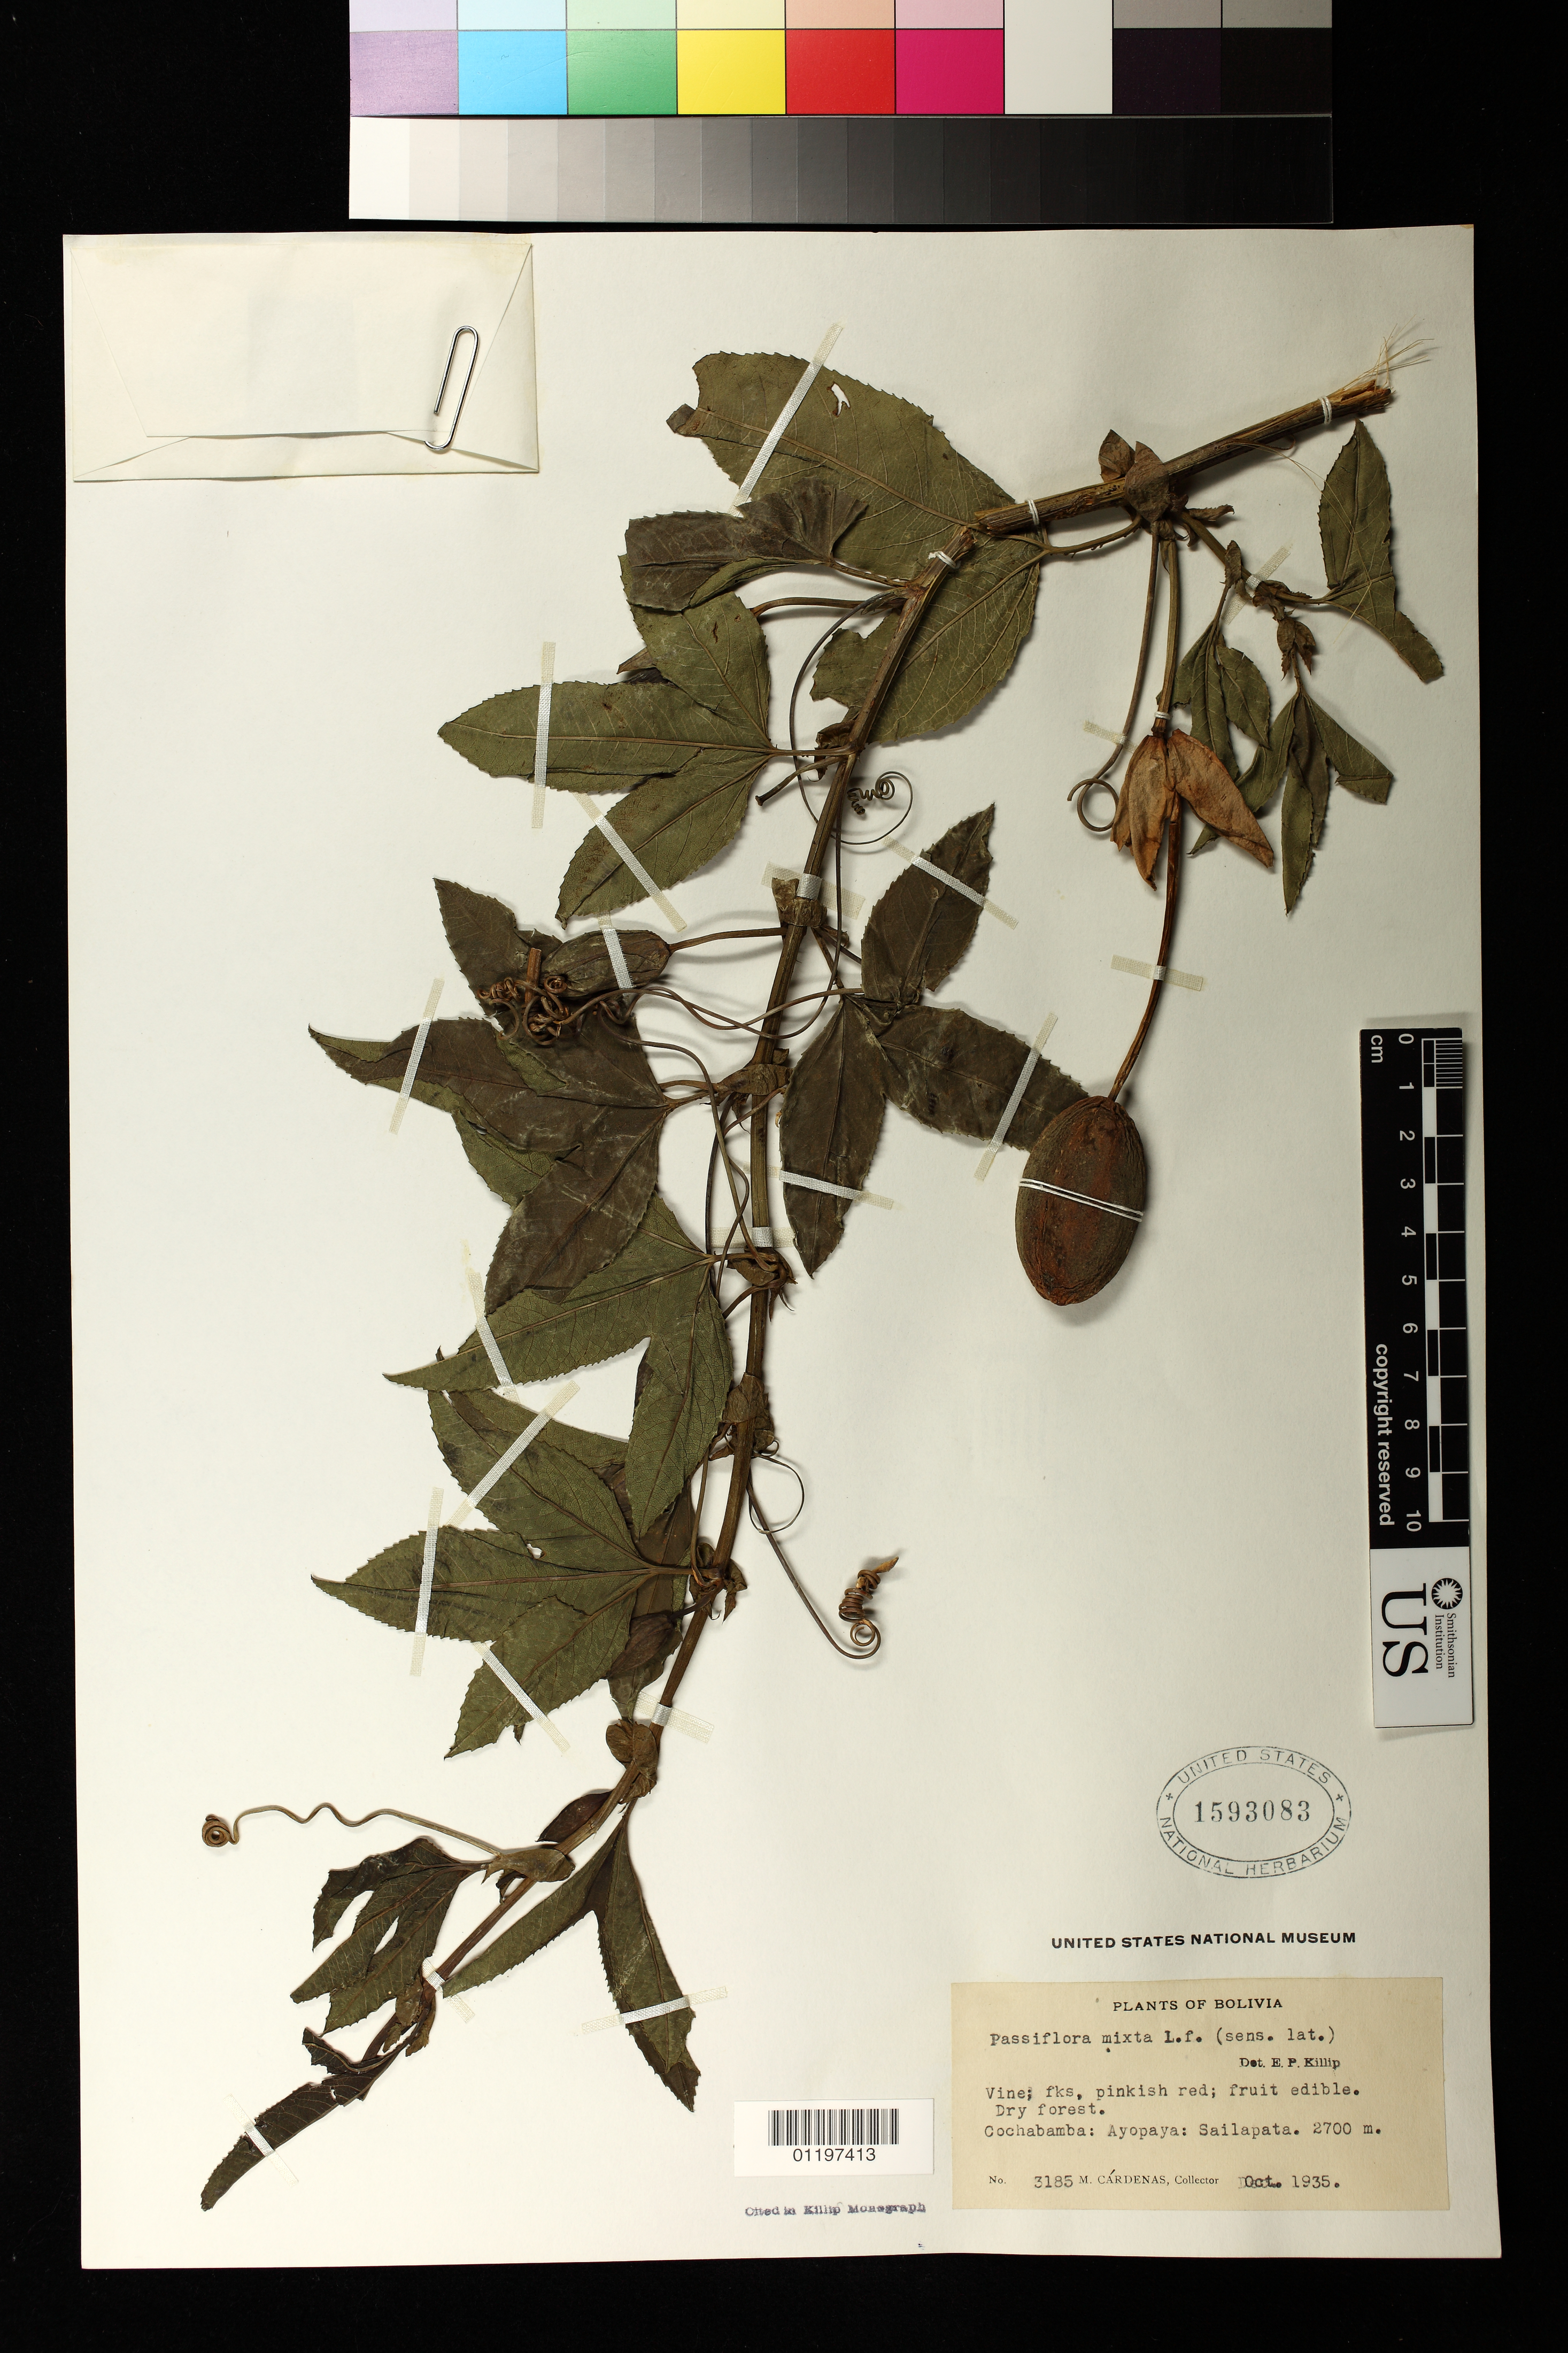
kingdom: Plantae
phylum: Tracheophyta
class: Magnoliopsida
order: Malpighiales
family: Passifloraceae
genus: Passiflora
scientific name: Passiflora mixta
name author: L. f.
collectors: M. Cárdenas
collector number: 3185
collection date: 1935-10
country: Bolivia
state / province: Cochabamba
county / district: Ayopaya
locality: Sailapata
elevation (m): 2700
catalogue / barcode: US 1593083